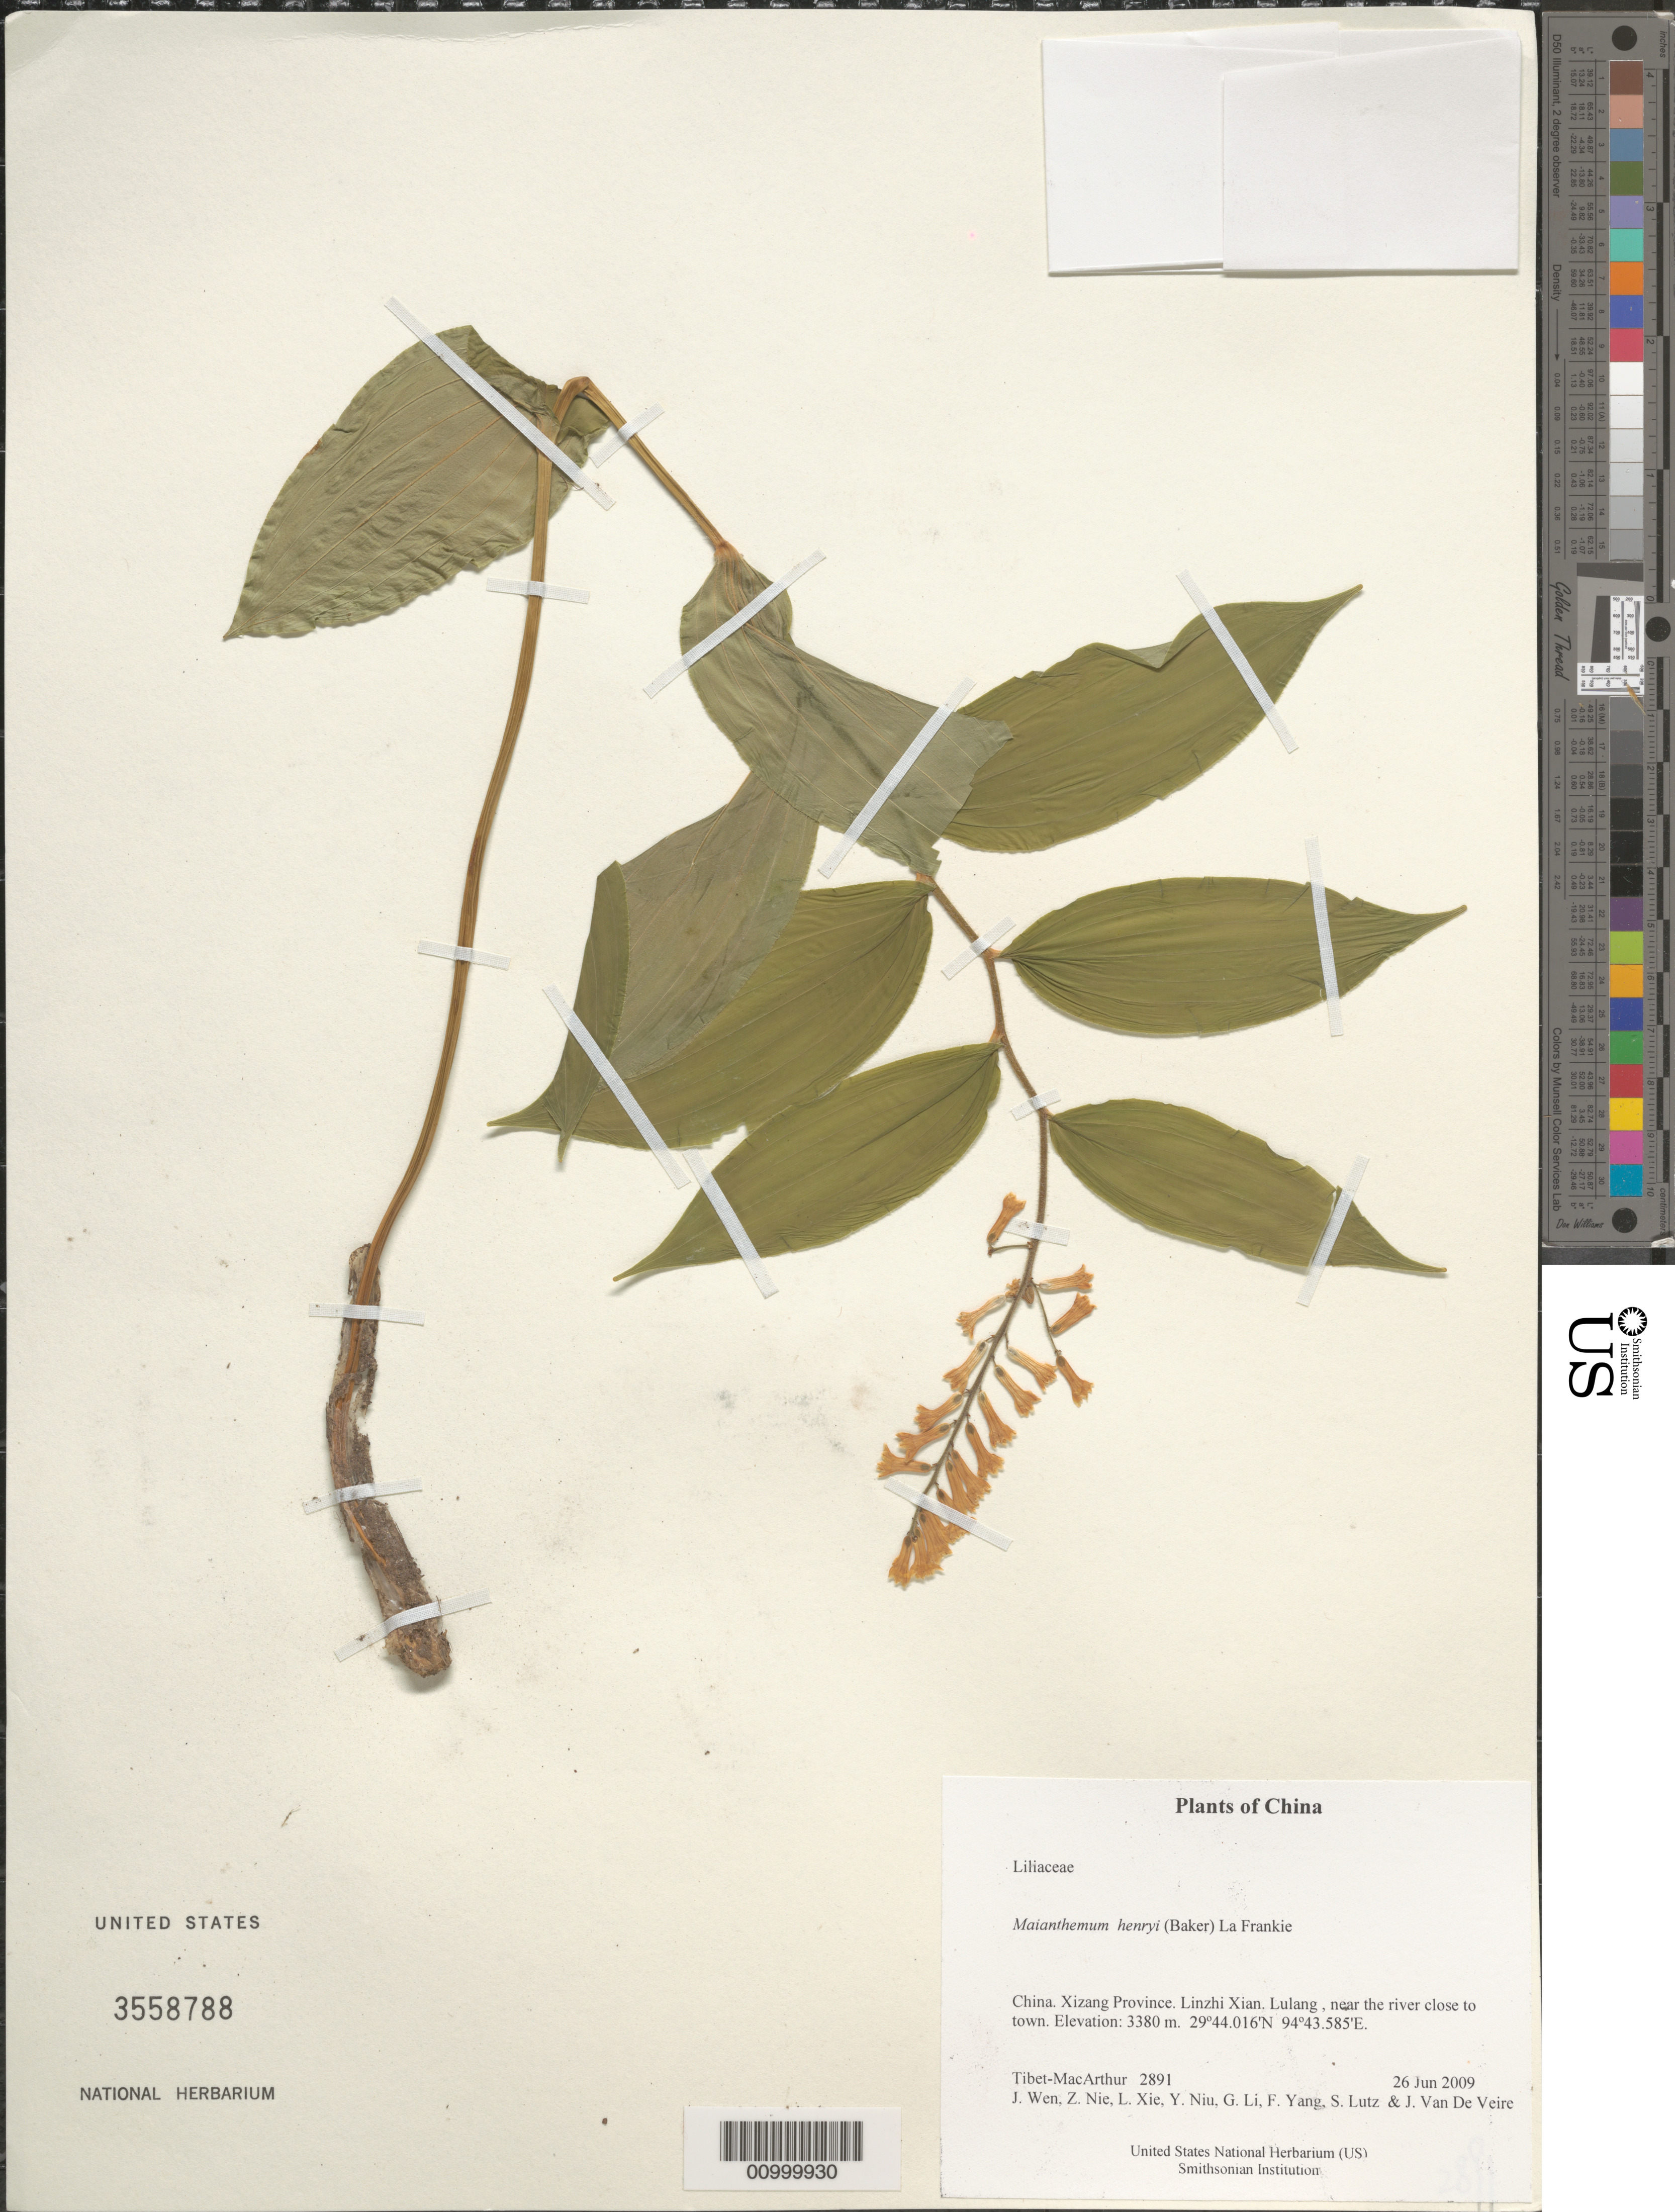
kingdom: Plantae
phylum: Tracheophyta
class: Liliopsida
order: Asparagales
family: Asparagaceae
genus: Maianthemum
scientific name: Maianthemum henryi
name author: (Baker) LaFrankie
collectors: Tibet-MacArthur, J. Wen, Z. Nie, L. Xie, Y. Niu, G. Li, F. Yang, S. Lutz & J. Van De Veire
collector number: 2891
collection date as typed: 26 Jun 2009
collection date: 2009-06-26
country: China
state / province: Xizang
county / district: Linzhi Xian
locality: Lulang , near the river close to town.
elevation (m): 3380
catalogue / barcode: US 3558788